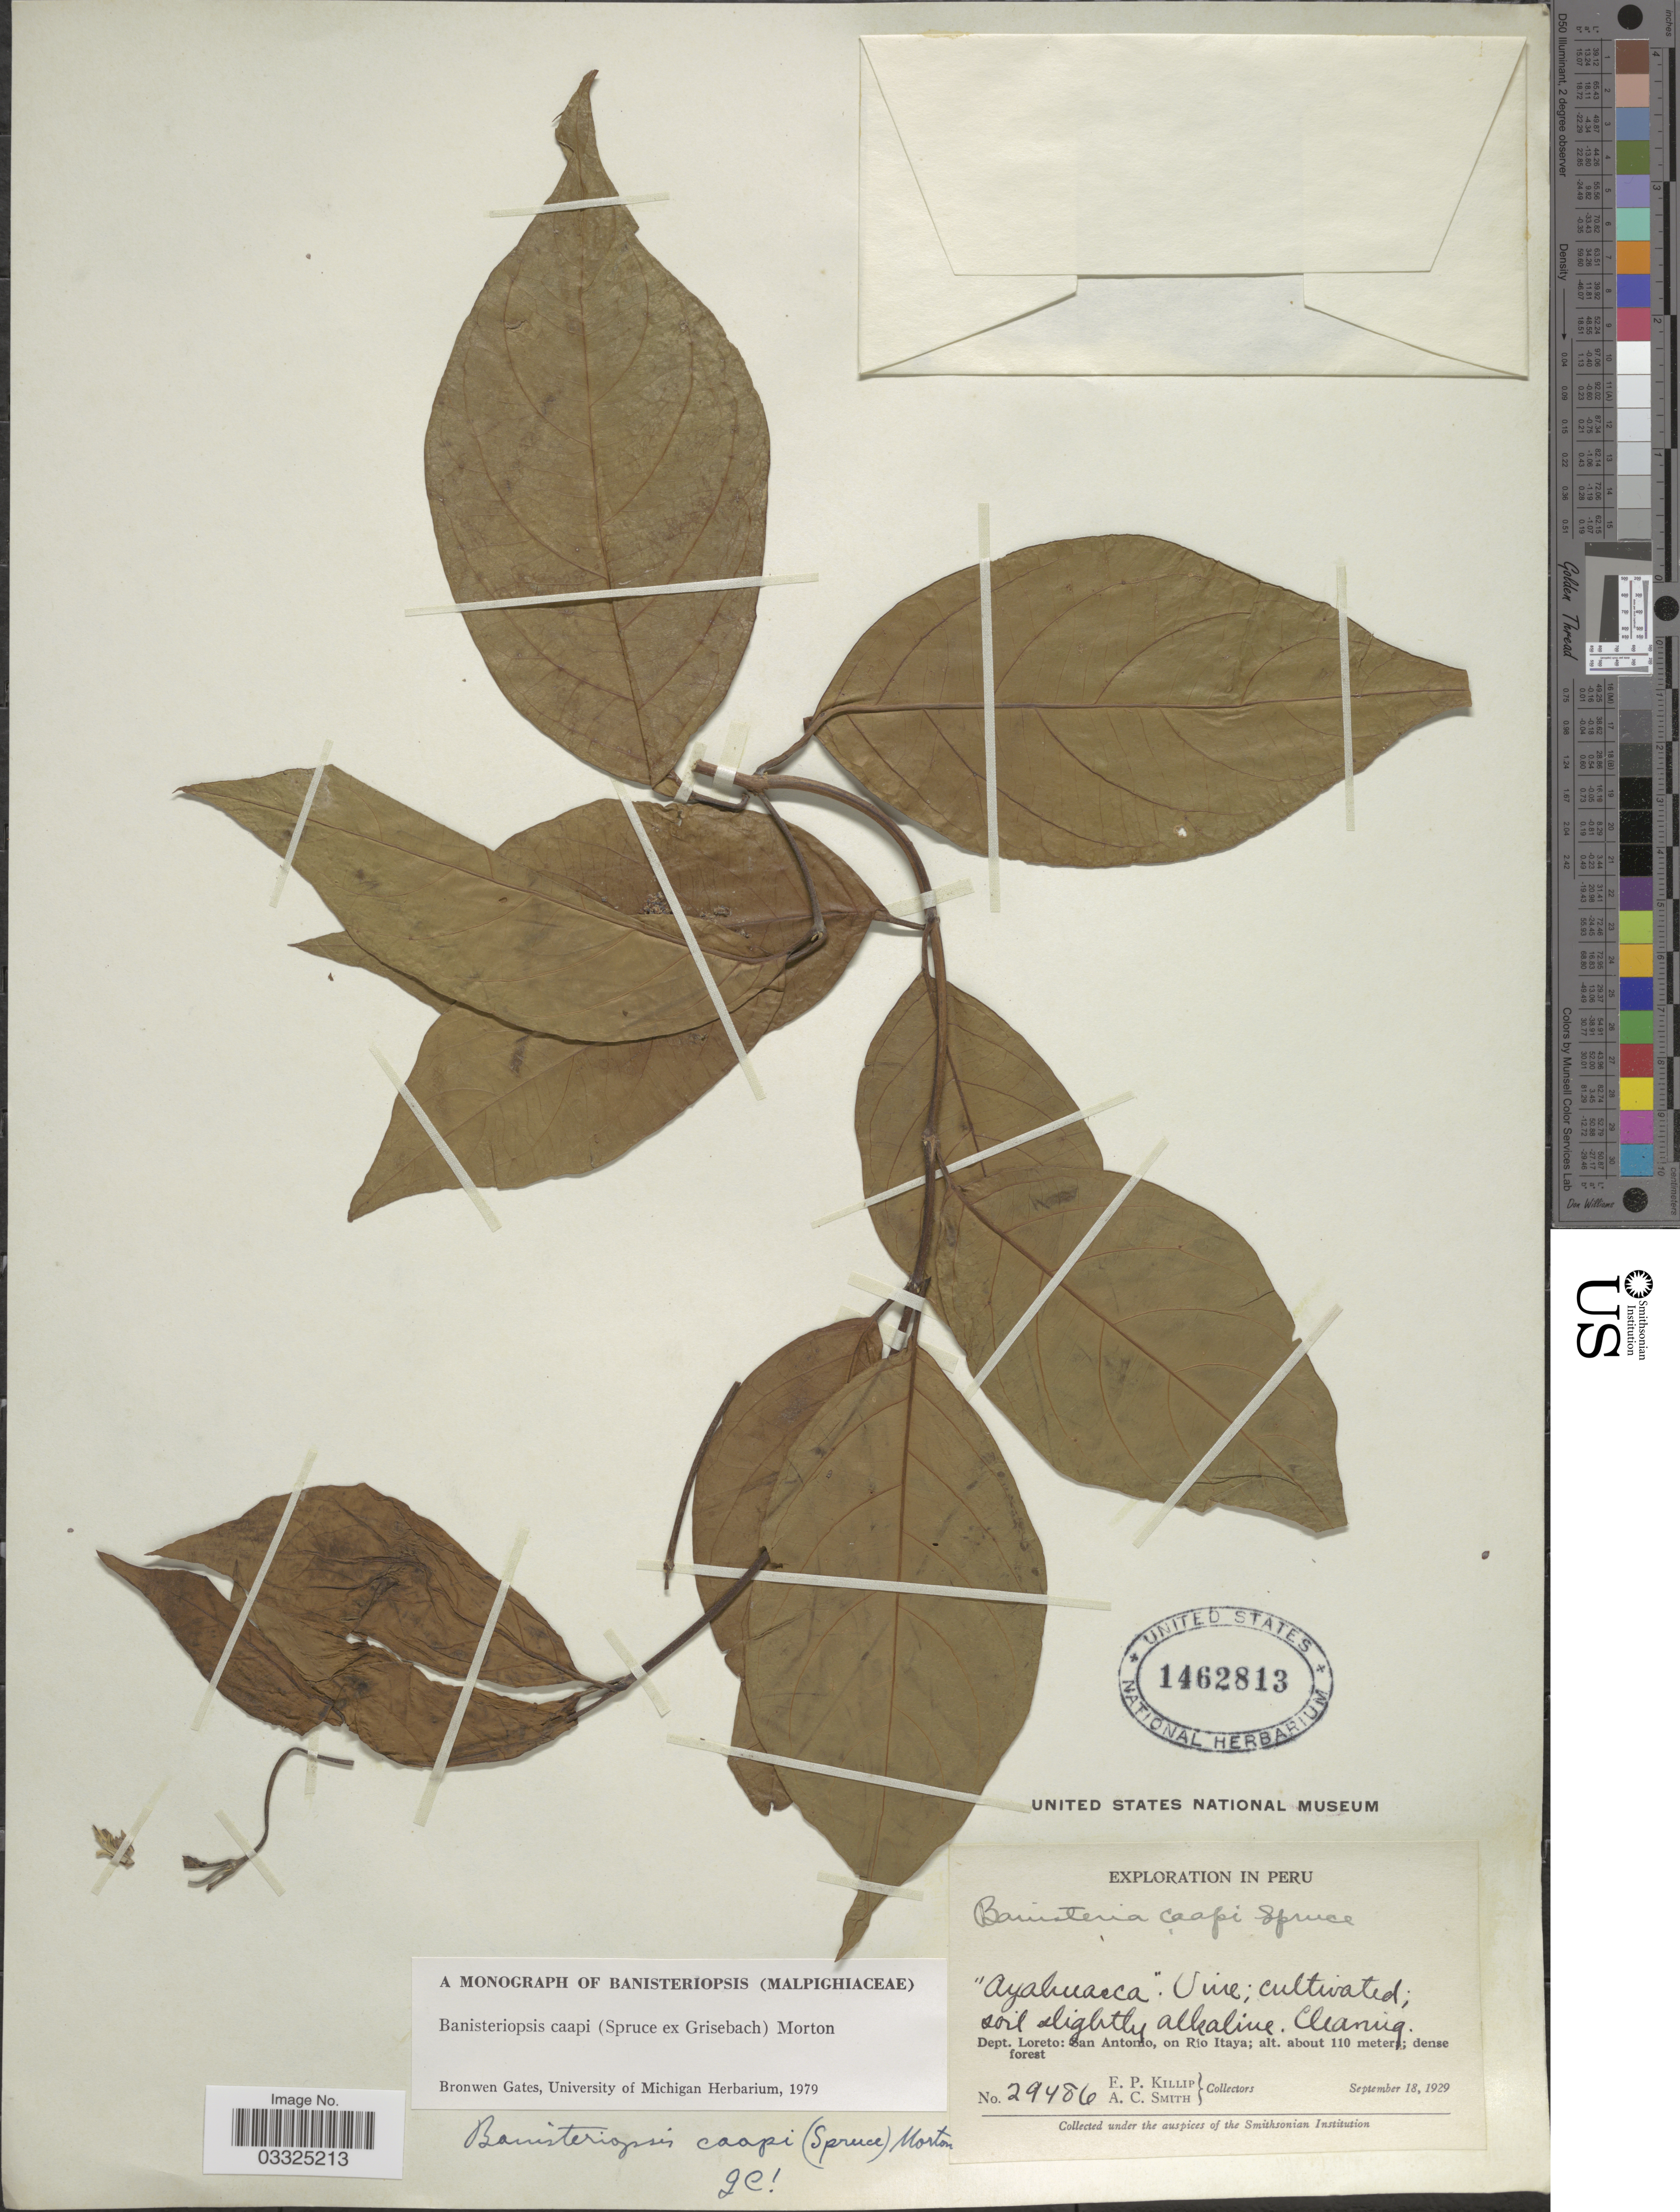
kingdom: Plantae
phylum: Tracheophyta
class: Magnoliopsida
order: Malpighiales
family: Malpighiaceae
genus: Banisteriopsis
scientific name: Banisteriopsis caapi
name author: (Spruce ex Griseb.) C.V. Morton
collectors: E. P. Killip & A. C. Smith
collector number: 29486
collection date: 1929-09-18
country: Peru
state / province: Loreto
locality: Dept. Loreto: San Antonio, on Río Itaya.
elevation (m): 110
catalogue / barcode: US 1462813